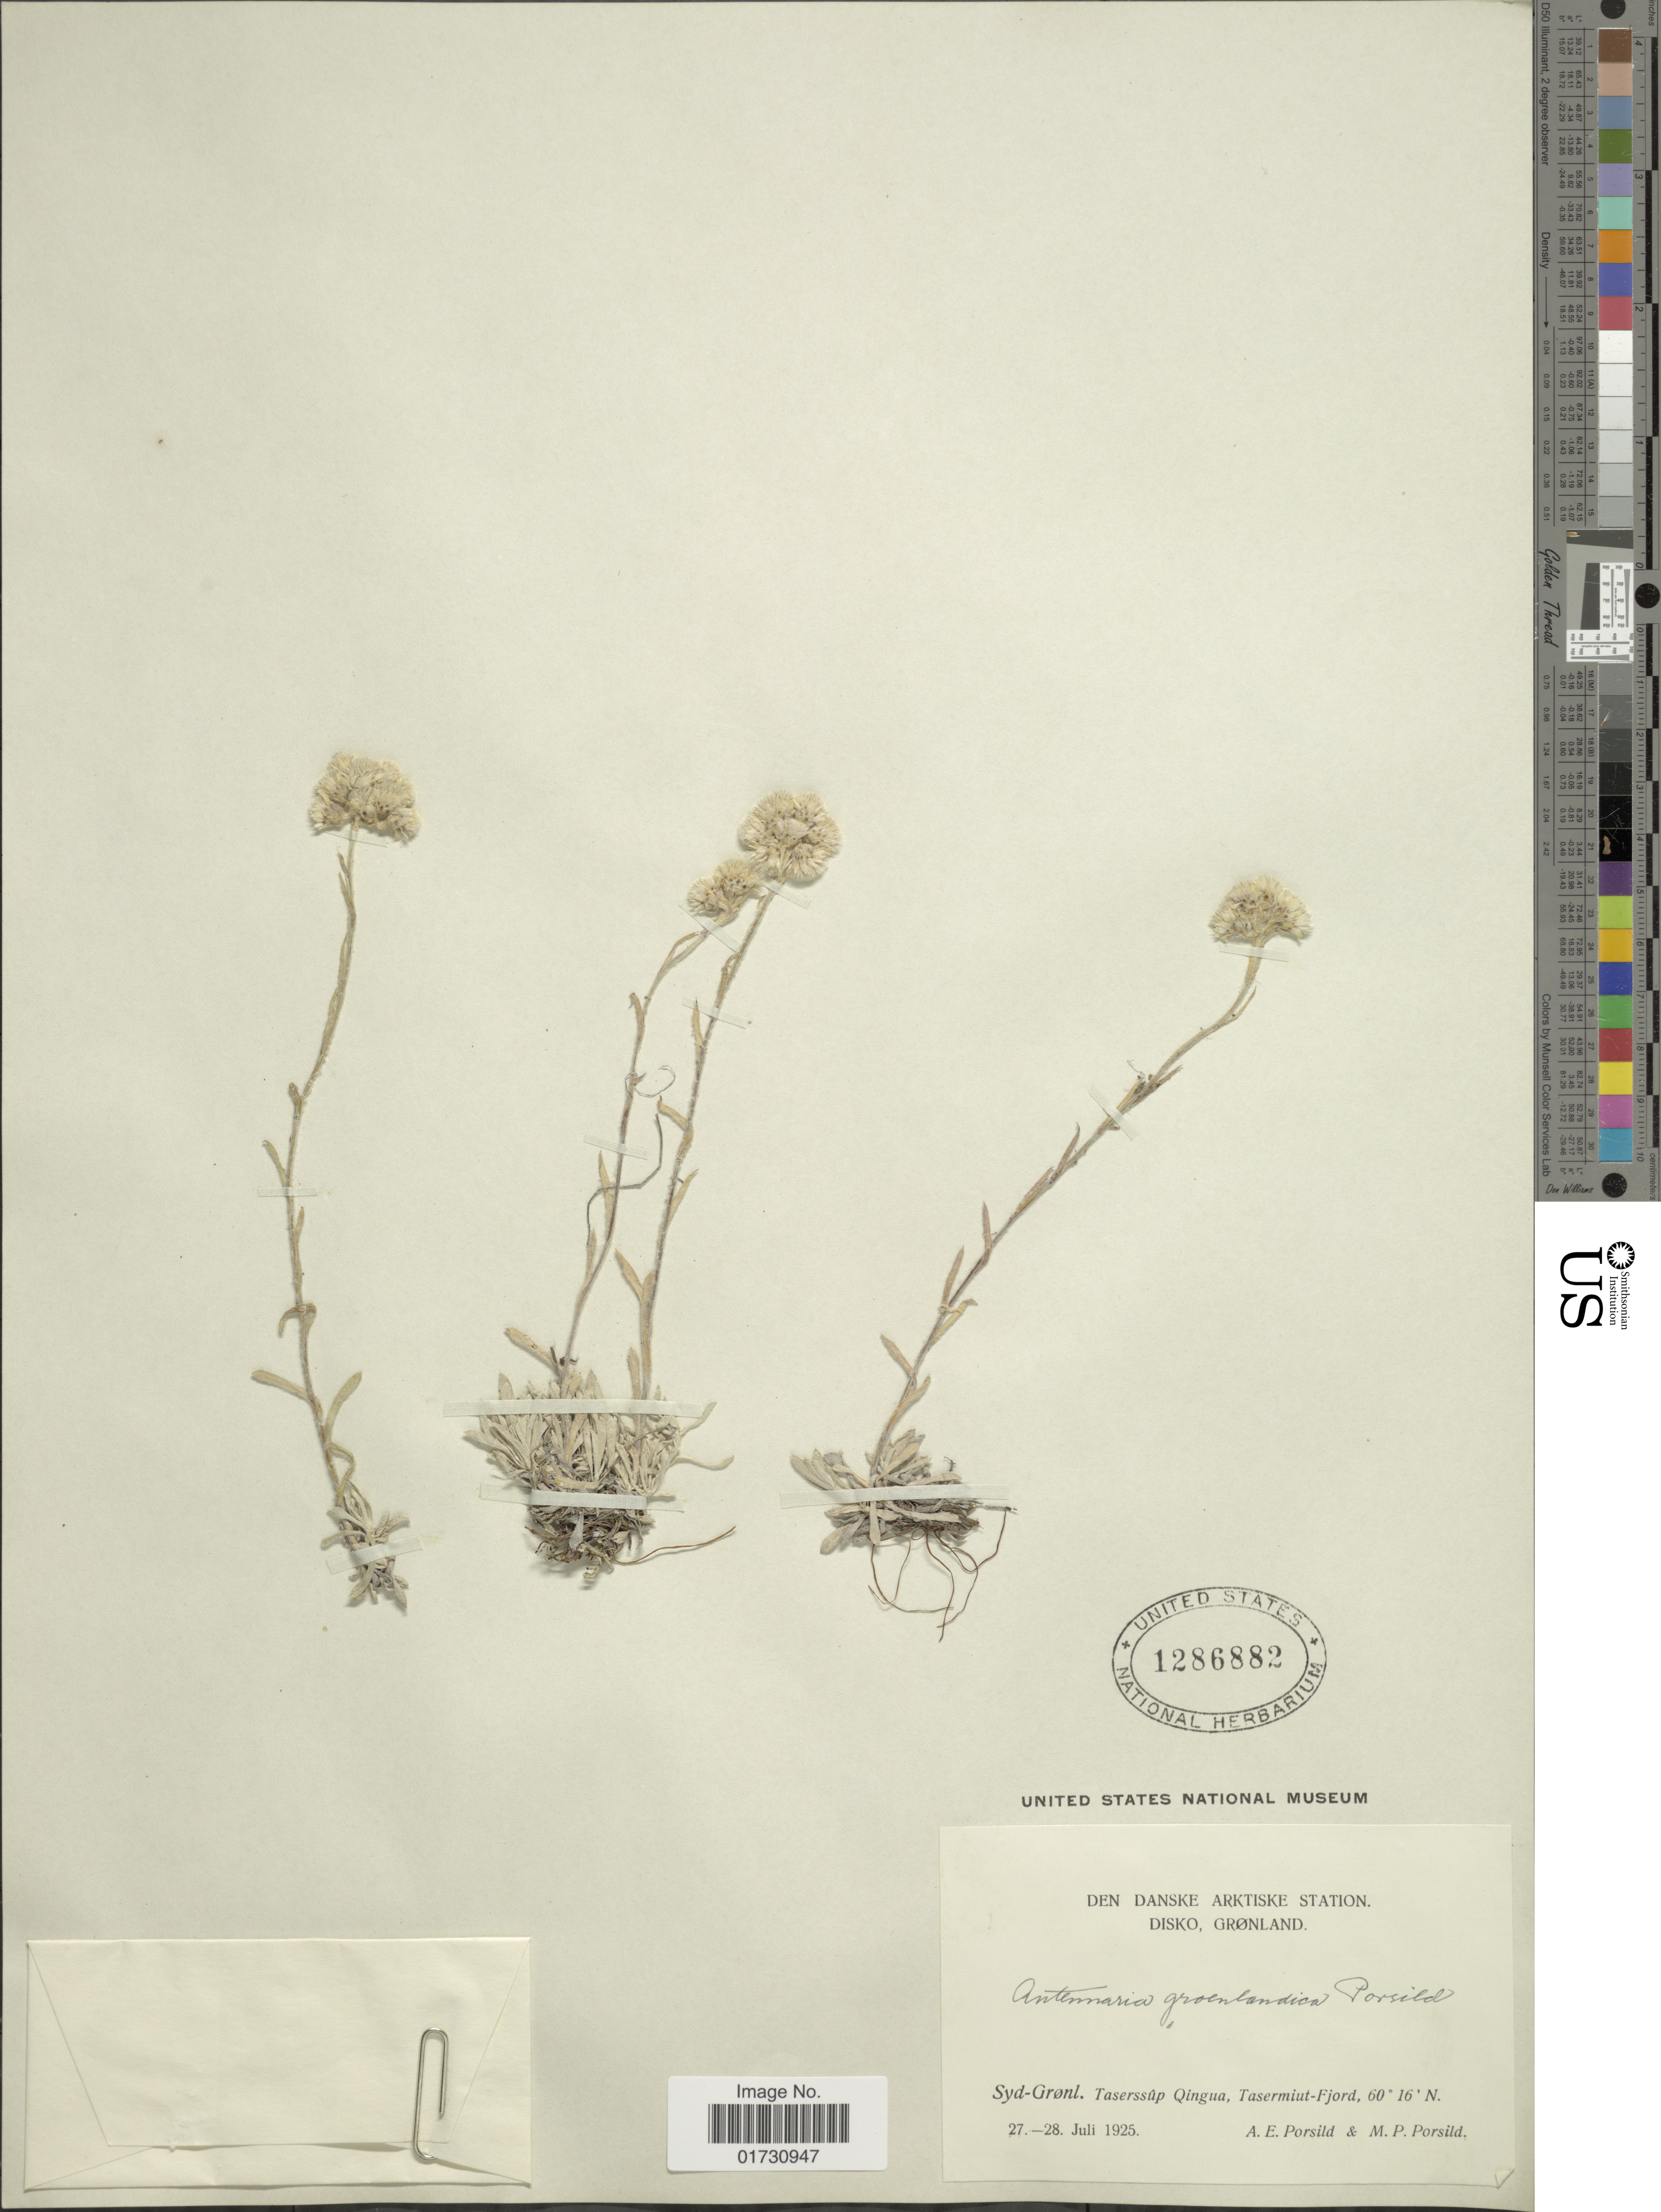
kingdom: Plantae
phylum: Tracheophyta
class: Magnoliopsida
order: Asterales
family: Asteraceae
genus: Antennaria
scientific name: Antennaria groenlandica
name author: Porsild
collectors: A. E. Porsild & M. P. Porsild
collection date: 1925-07-27/1925-07-28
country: Greenland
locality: Syd-Grønl. Taserssup Qingua, Tasermiut-Fjord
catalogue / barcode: US 1286882